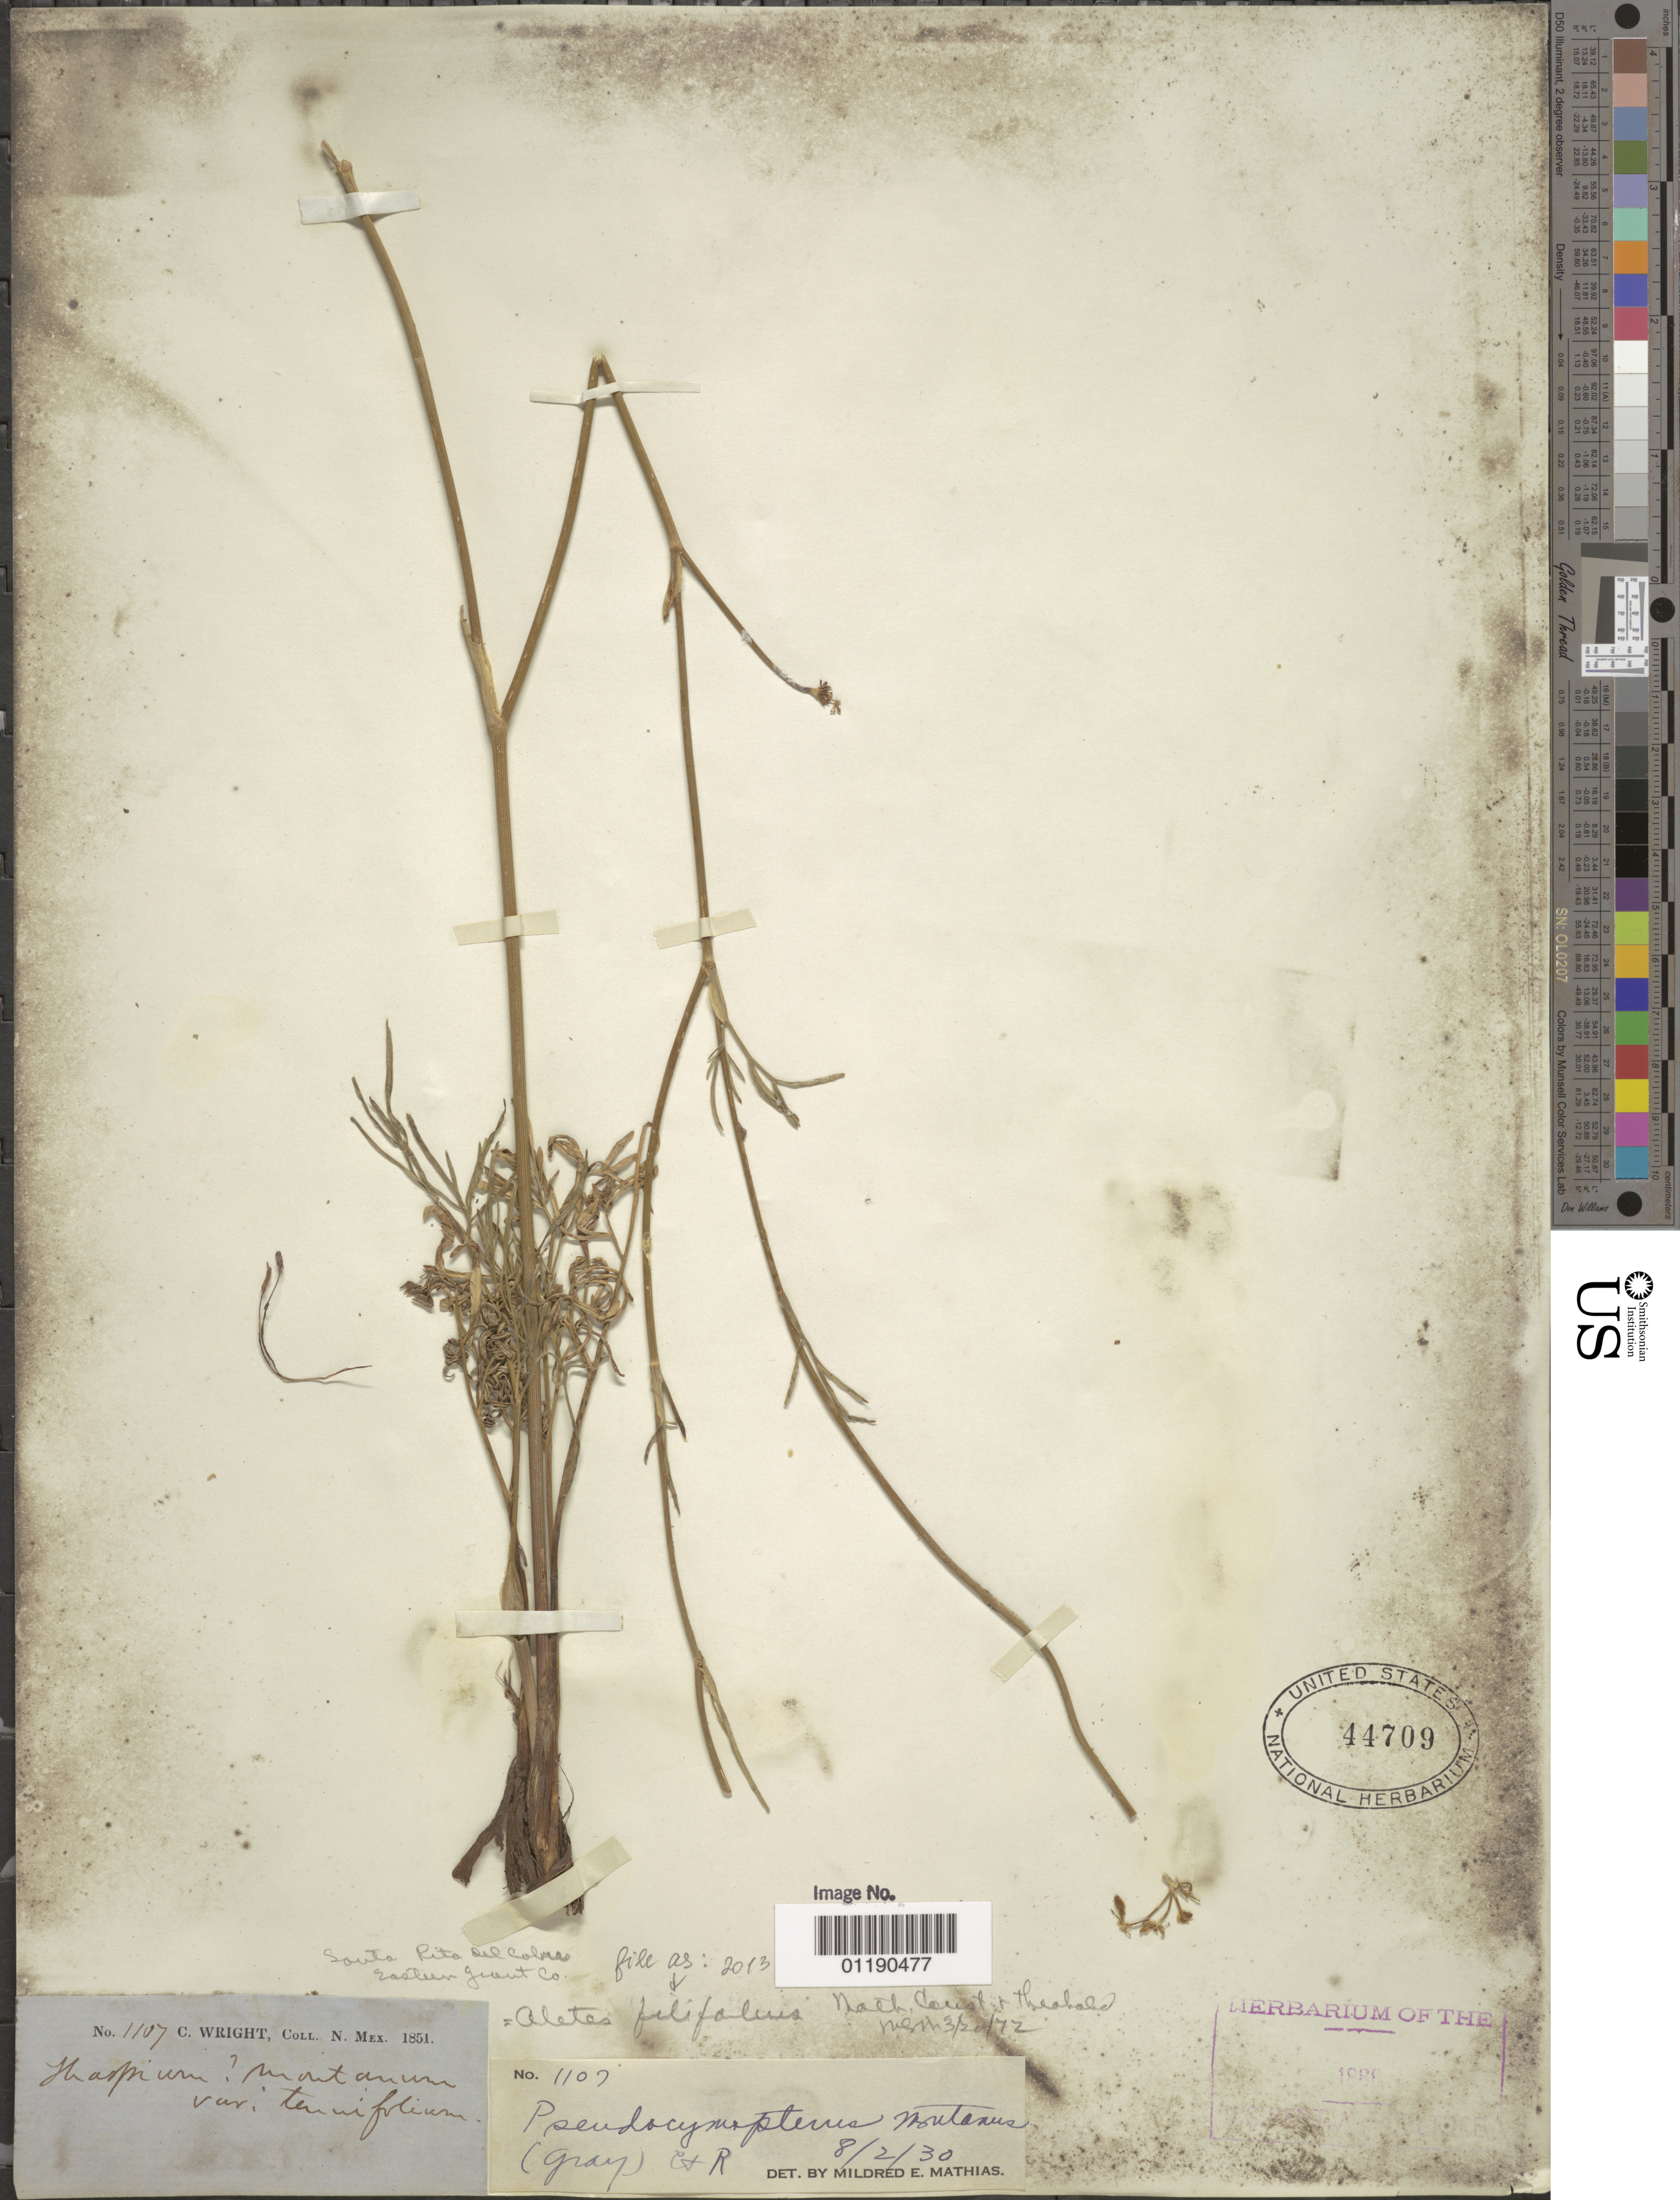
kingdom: Plantae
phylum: Tracheophyta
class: Magnoliopsida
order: Apiales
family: Apiaceae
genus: Aletes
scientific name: Aletes filifolius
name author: Mathias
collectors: C. Wright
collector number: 1107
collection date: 1851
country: United States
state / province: New Mexico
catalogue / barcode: US 44709